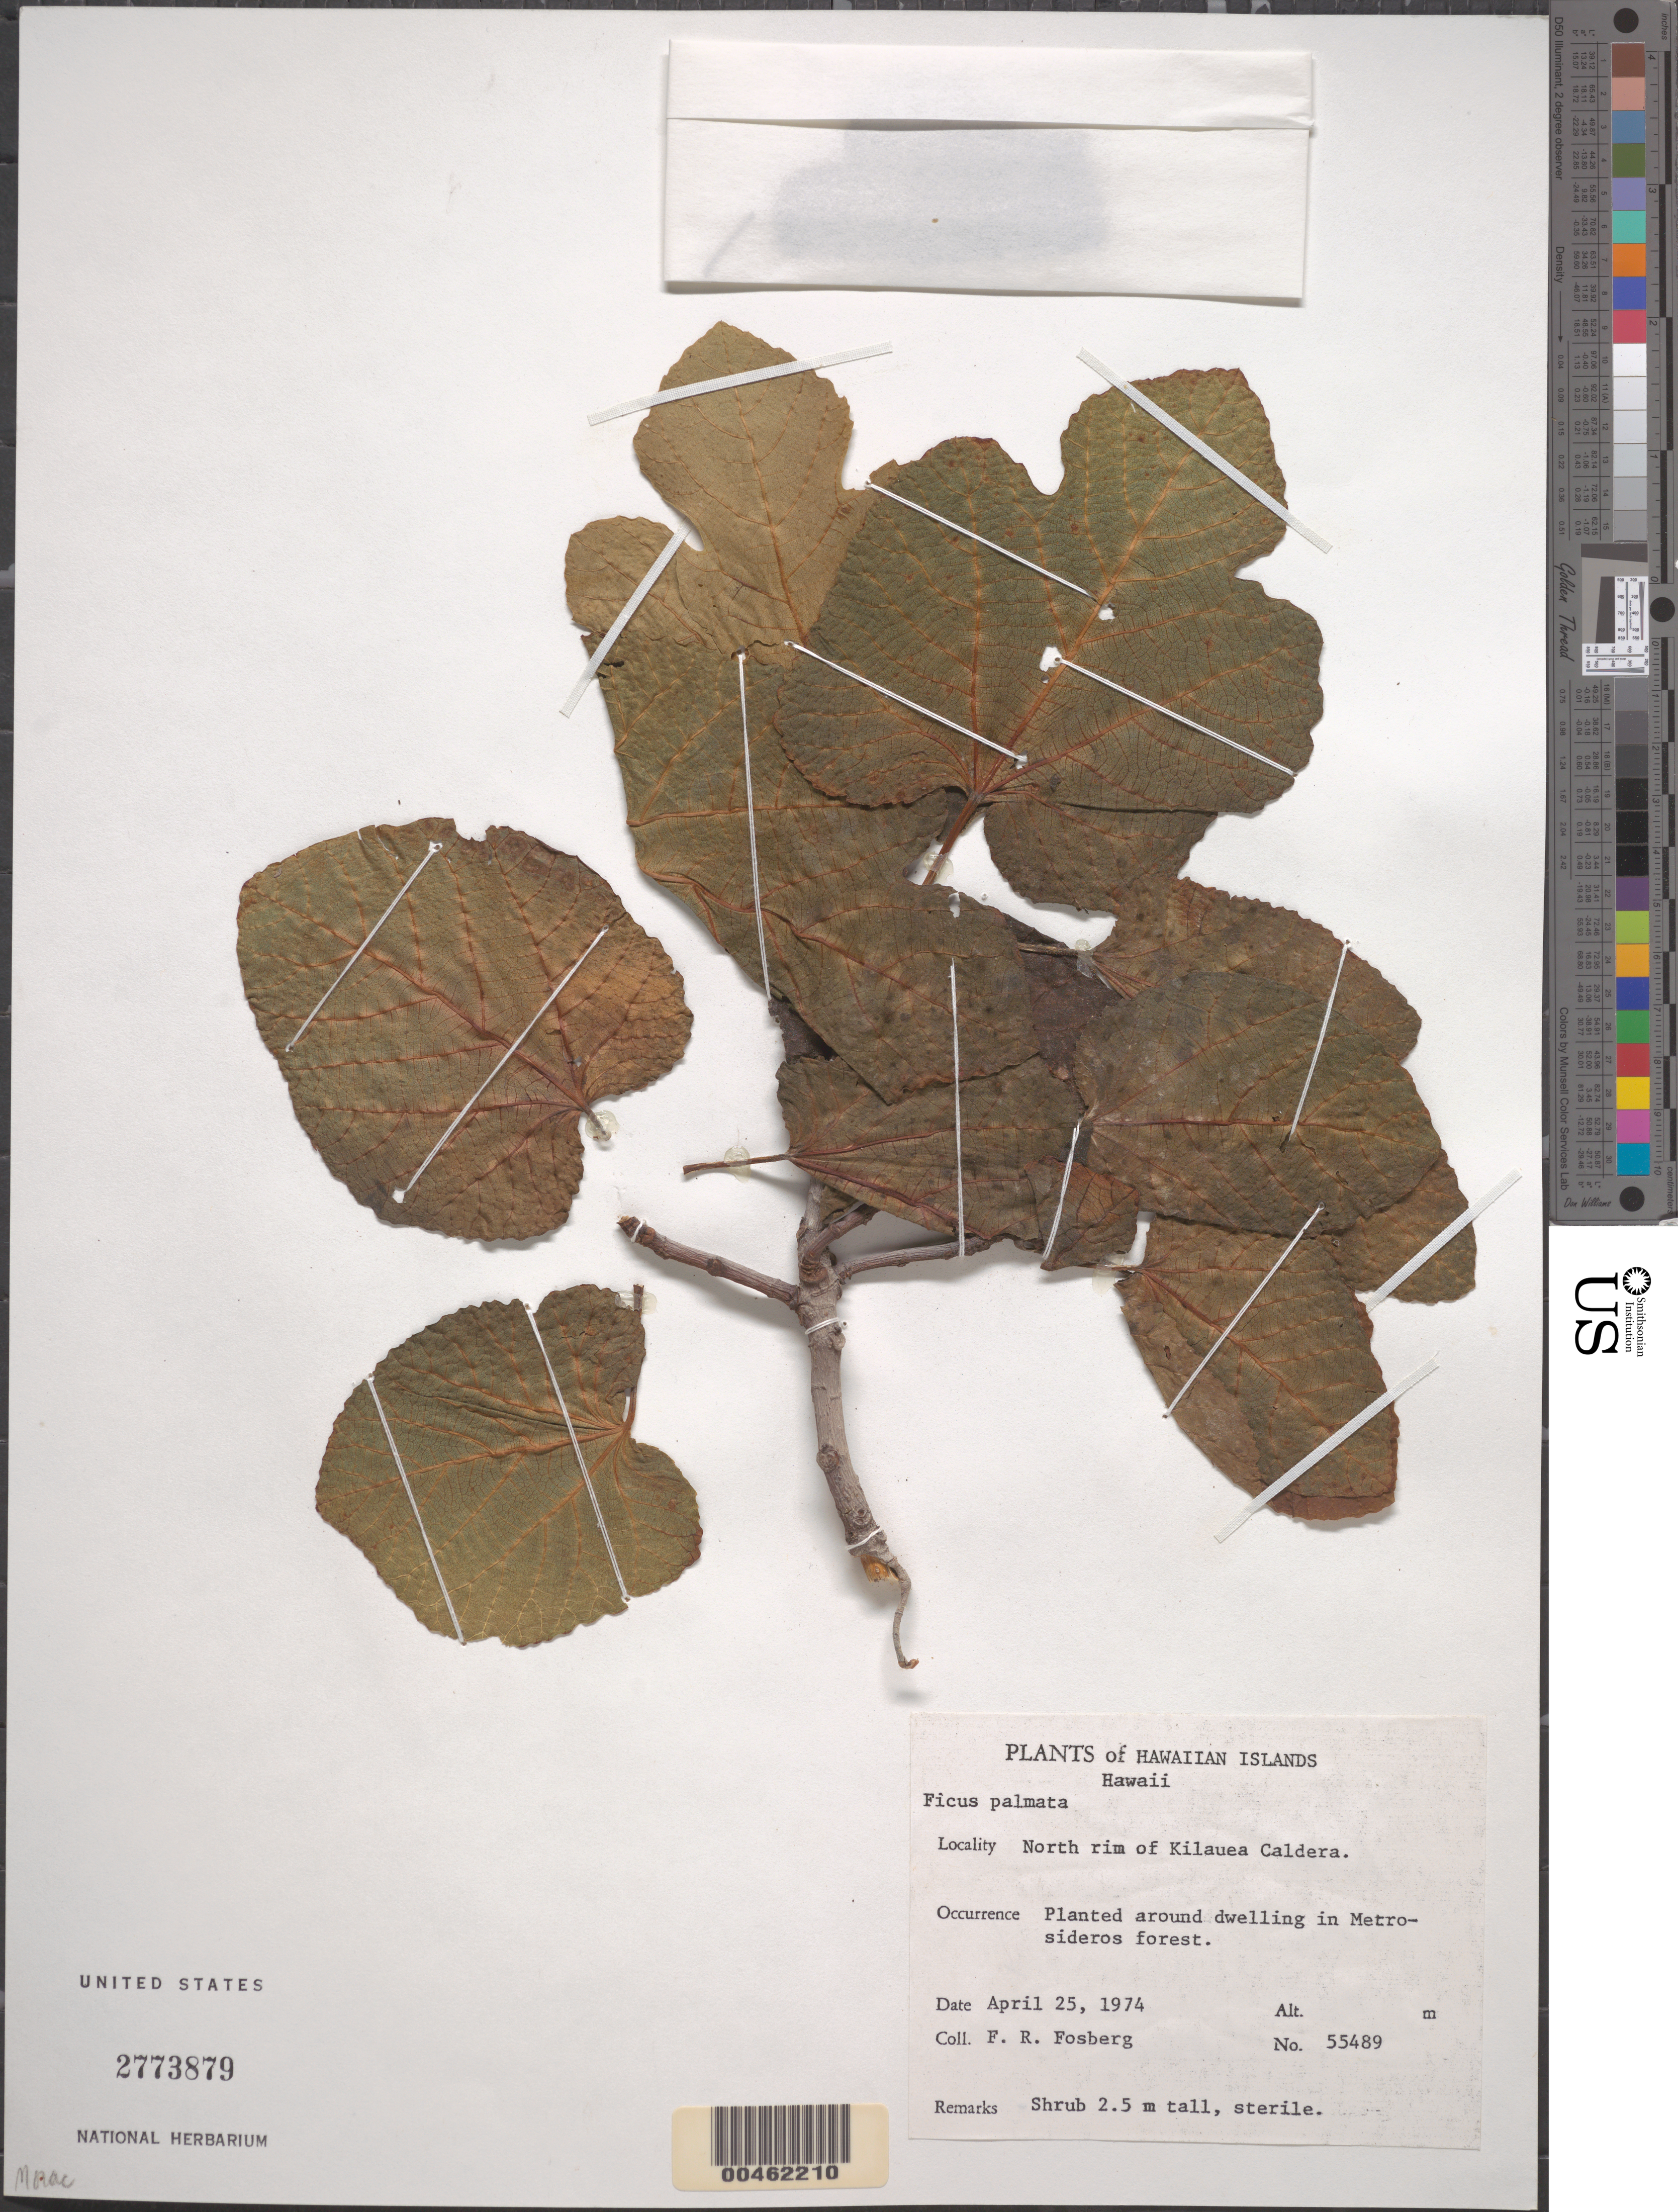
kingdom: Plantae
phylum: Tracheophyta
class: Magnoliopsida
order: Rosales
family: Moraceae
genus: Ficus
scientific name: Ficus palmata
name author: Forssk.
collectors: F. R. Fosberg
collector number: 55489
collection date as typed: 25 Apr 1974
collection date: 1974-04-25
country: United States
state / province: Hawaii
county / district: Hawaii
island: Hawaii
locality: N rim of Kilauea Caldera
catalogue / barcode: US 2773879